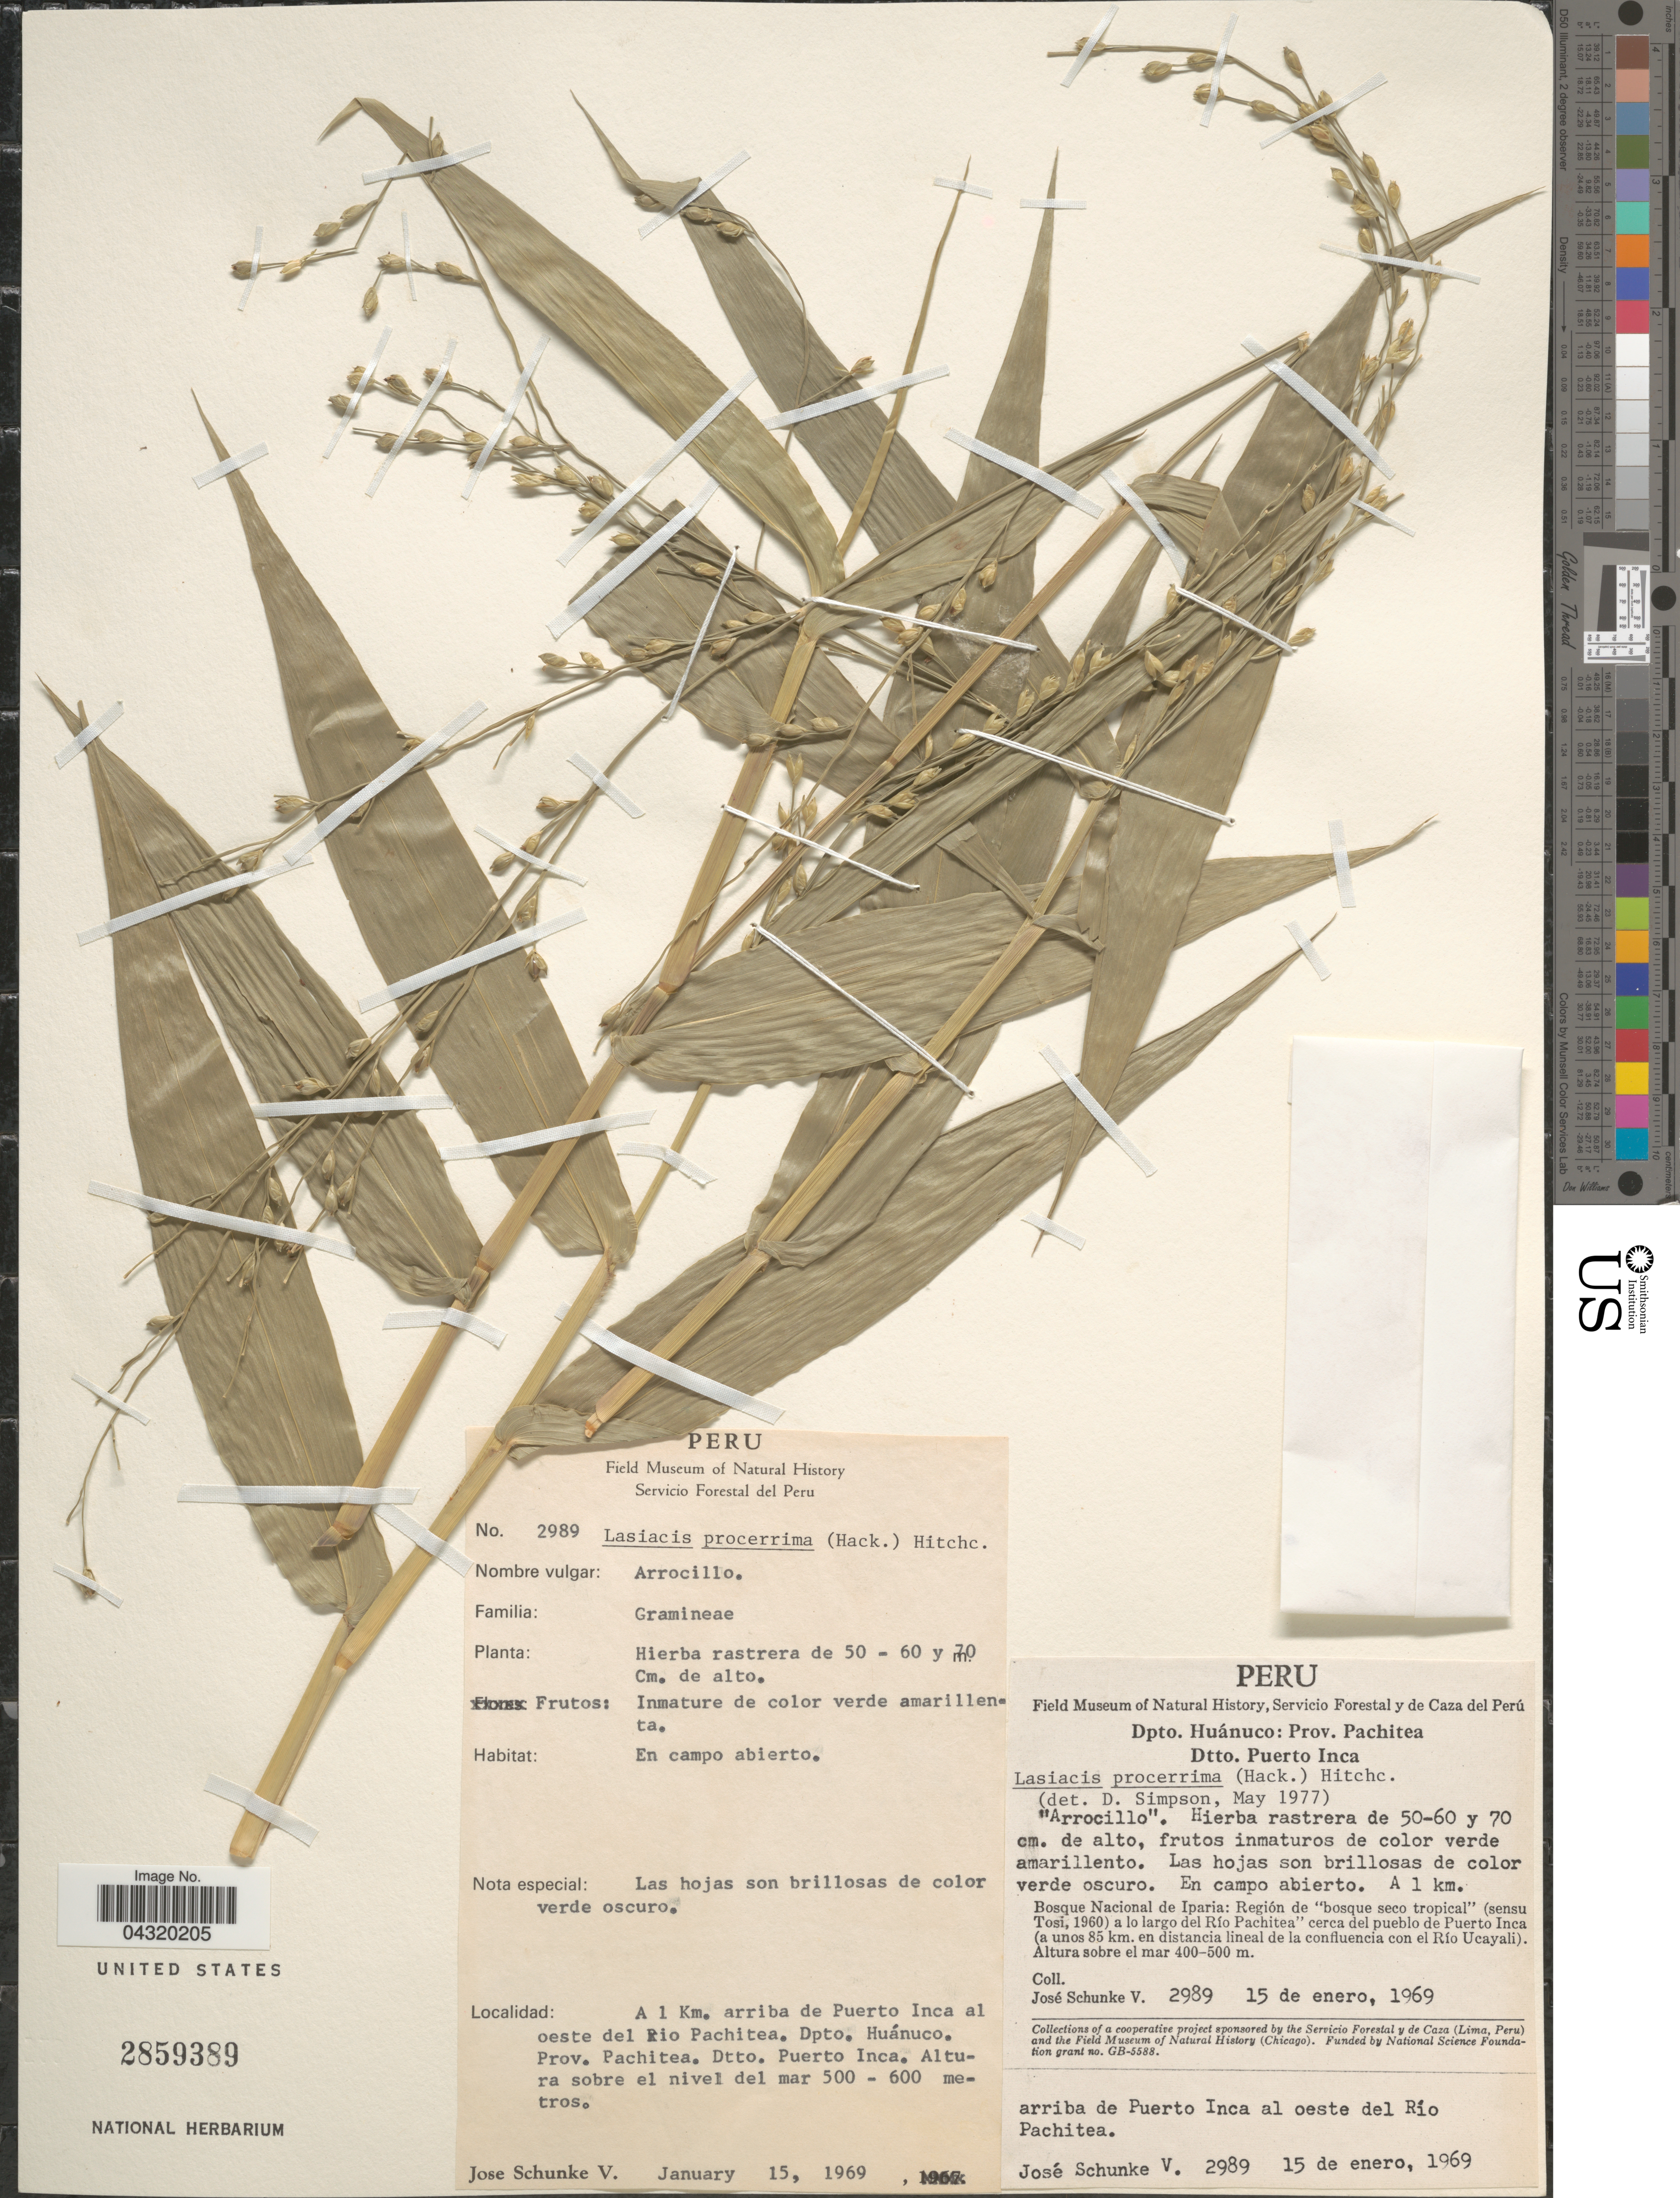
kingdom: Plantae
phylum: Tracheophyta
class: Liliopsida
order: Poales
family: Poaceae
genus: Lasiacis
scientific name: Lasiacis procerrima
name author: (Hack.) Hitchc.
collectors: J. Schunke Vigo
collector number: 2989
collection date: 1969-01-15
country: Peru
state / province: Huánuco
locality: A 1 Km. arriba de Puerto Inca al oeste del Rio Pachitea. Dpto. Huánuco. Prov. Pachitea. Dtto. Puerto Inca. Bosque Nacional de Iparia: Región de "bosque seco tropical" (sensu Tosi, 1960) a lo largo del Río Pachitea cerca del pueblo de Puerto Inca (a unos 85 km. en distancia lineal de la confluencia con el Río Ucayali).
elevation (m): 400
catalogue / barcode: US 2859389